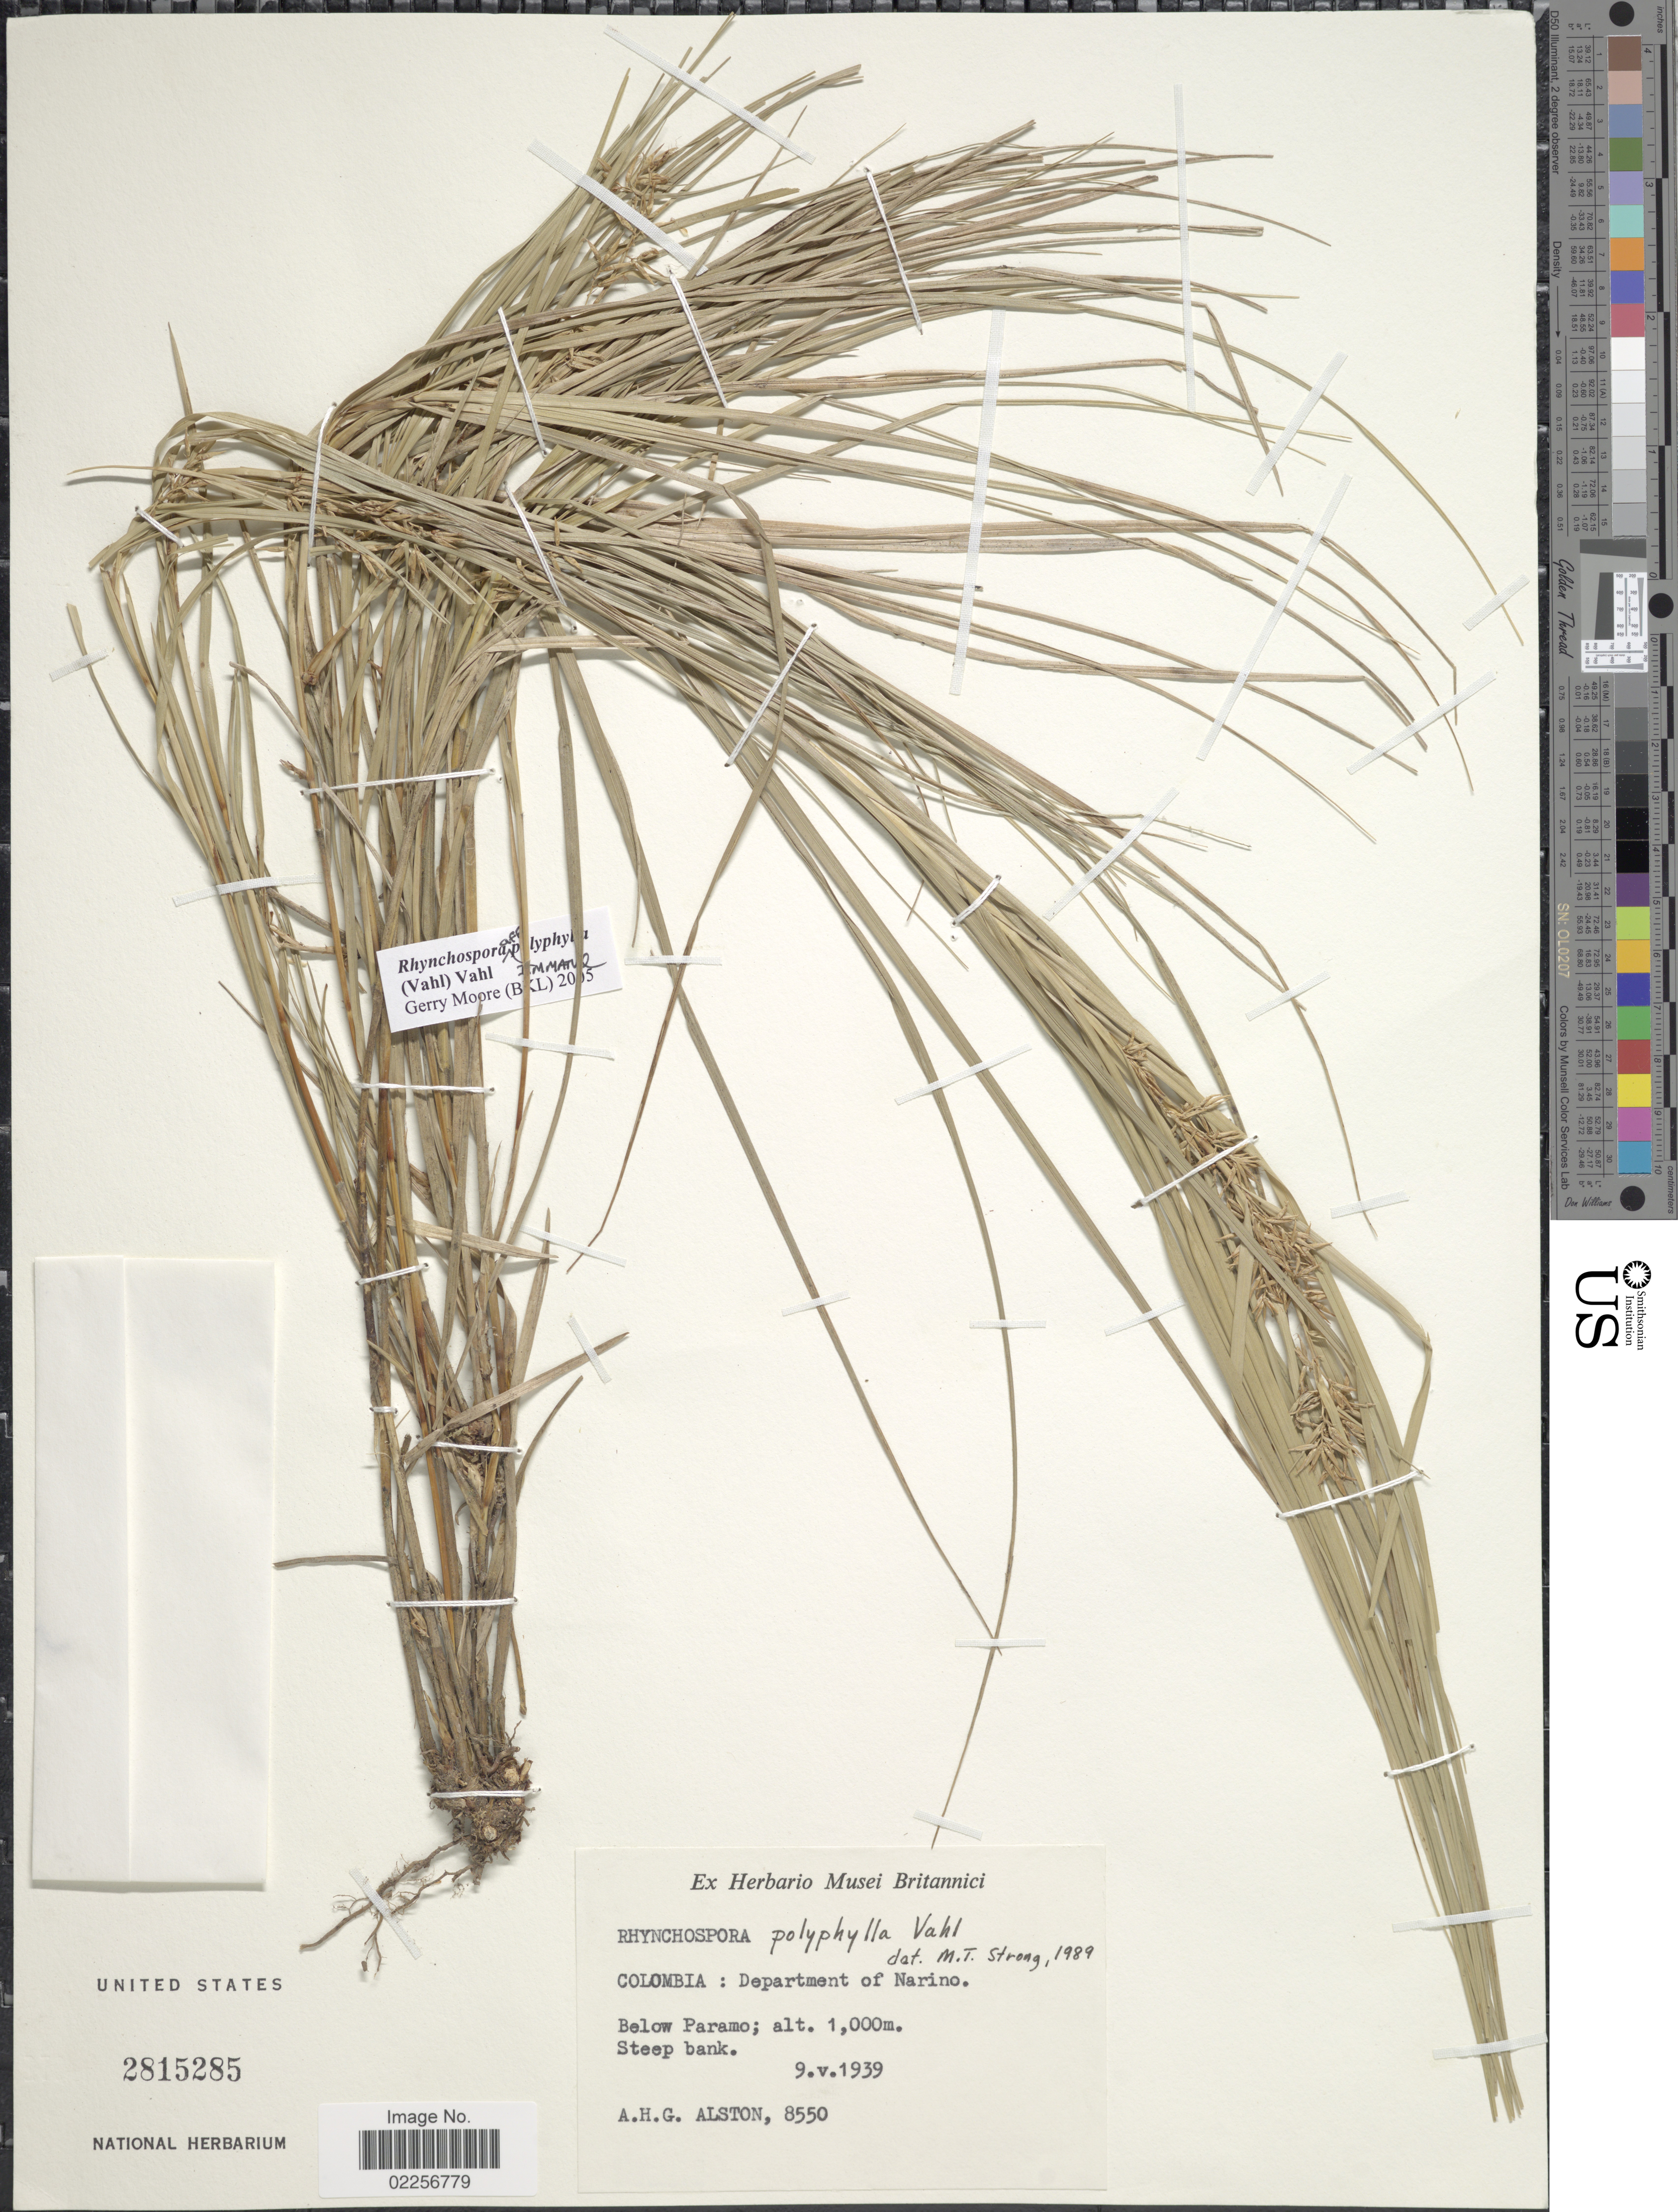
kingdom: Plantae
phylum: Tracheophyta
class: Liliopsida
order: Poales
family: Cyperaceae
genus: Rhynchospora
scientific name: Rhynchospora polyphylla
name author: (Vahl) Vahl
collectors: A. H. Alston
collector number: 8550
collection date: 1939-05-09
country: Colombia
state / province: Nariño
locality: Below Paramo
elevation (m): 1000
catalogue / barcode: US 2815285